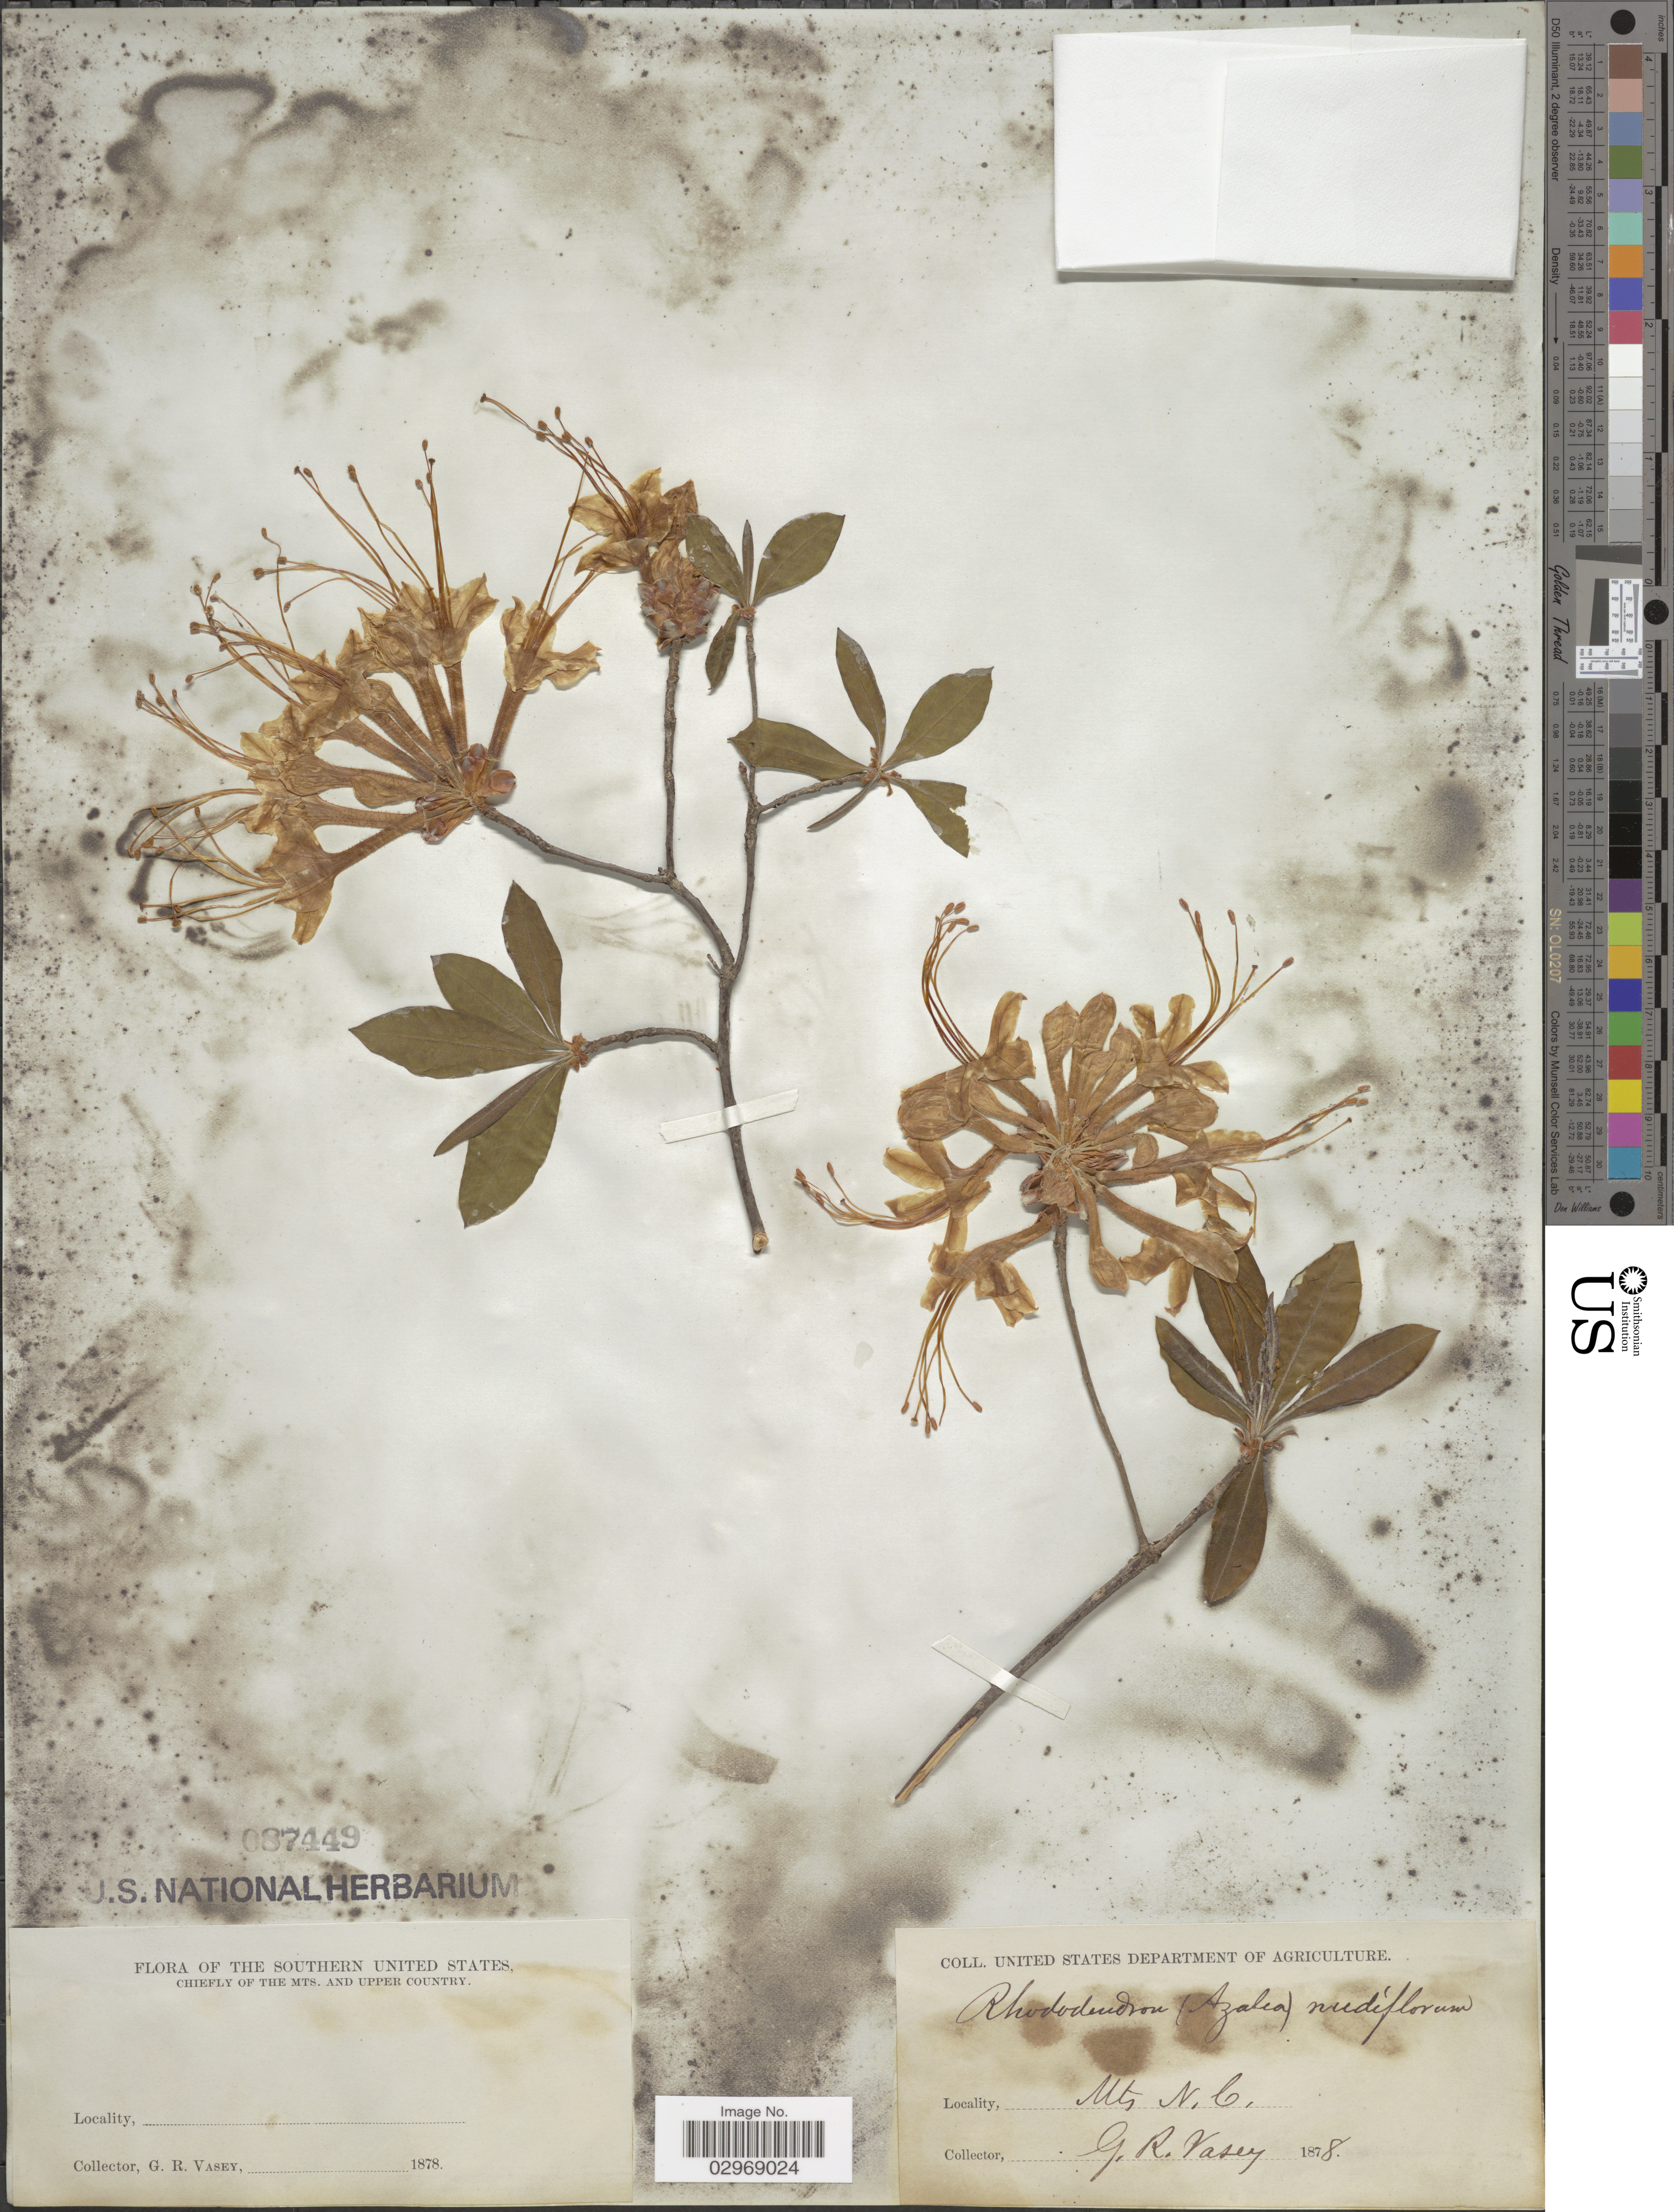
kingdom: Plantae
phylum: Tracheophyta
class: Magnoliopsida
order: Ericales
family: Ericaceae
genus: Rhododendron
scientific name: Rhododendron nudiflorum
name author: Torr.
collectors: G. R. Vasey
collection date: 1878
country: United States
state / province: North Carolina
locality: Southern United States. Chiefly of the Mts. and Upper Country. Mts. N.C.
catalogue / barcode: US 87449